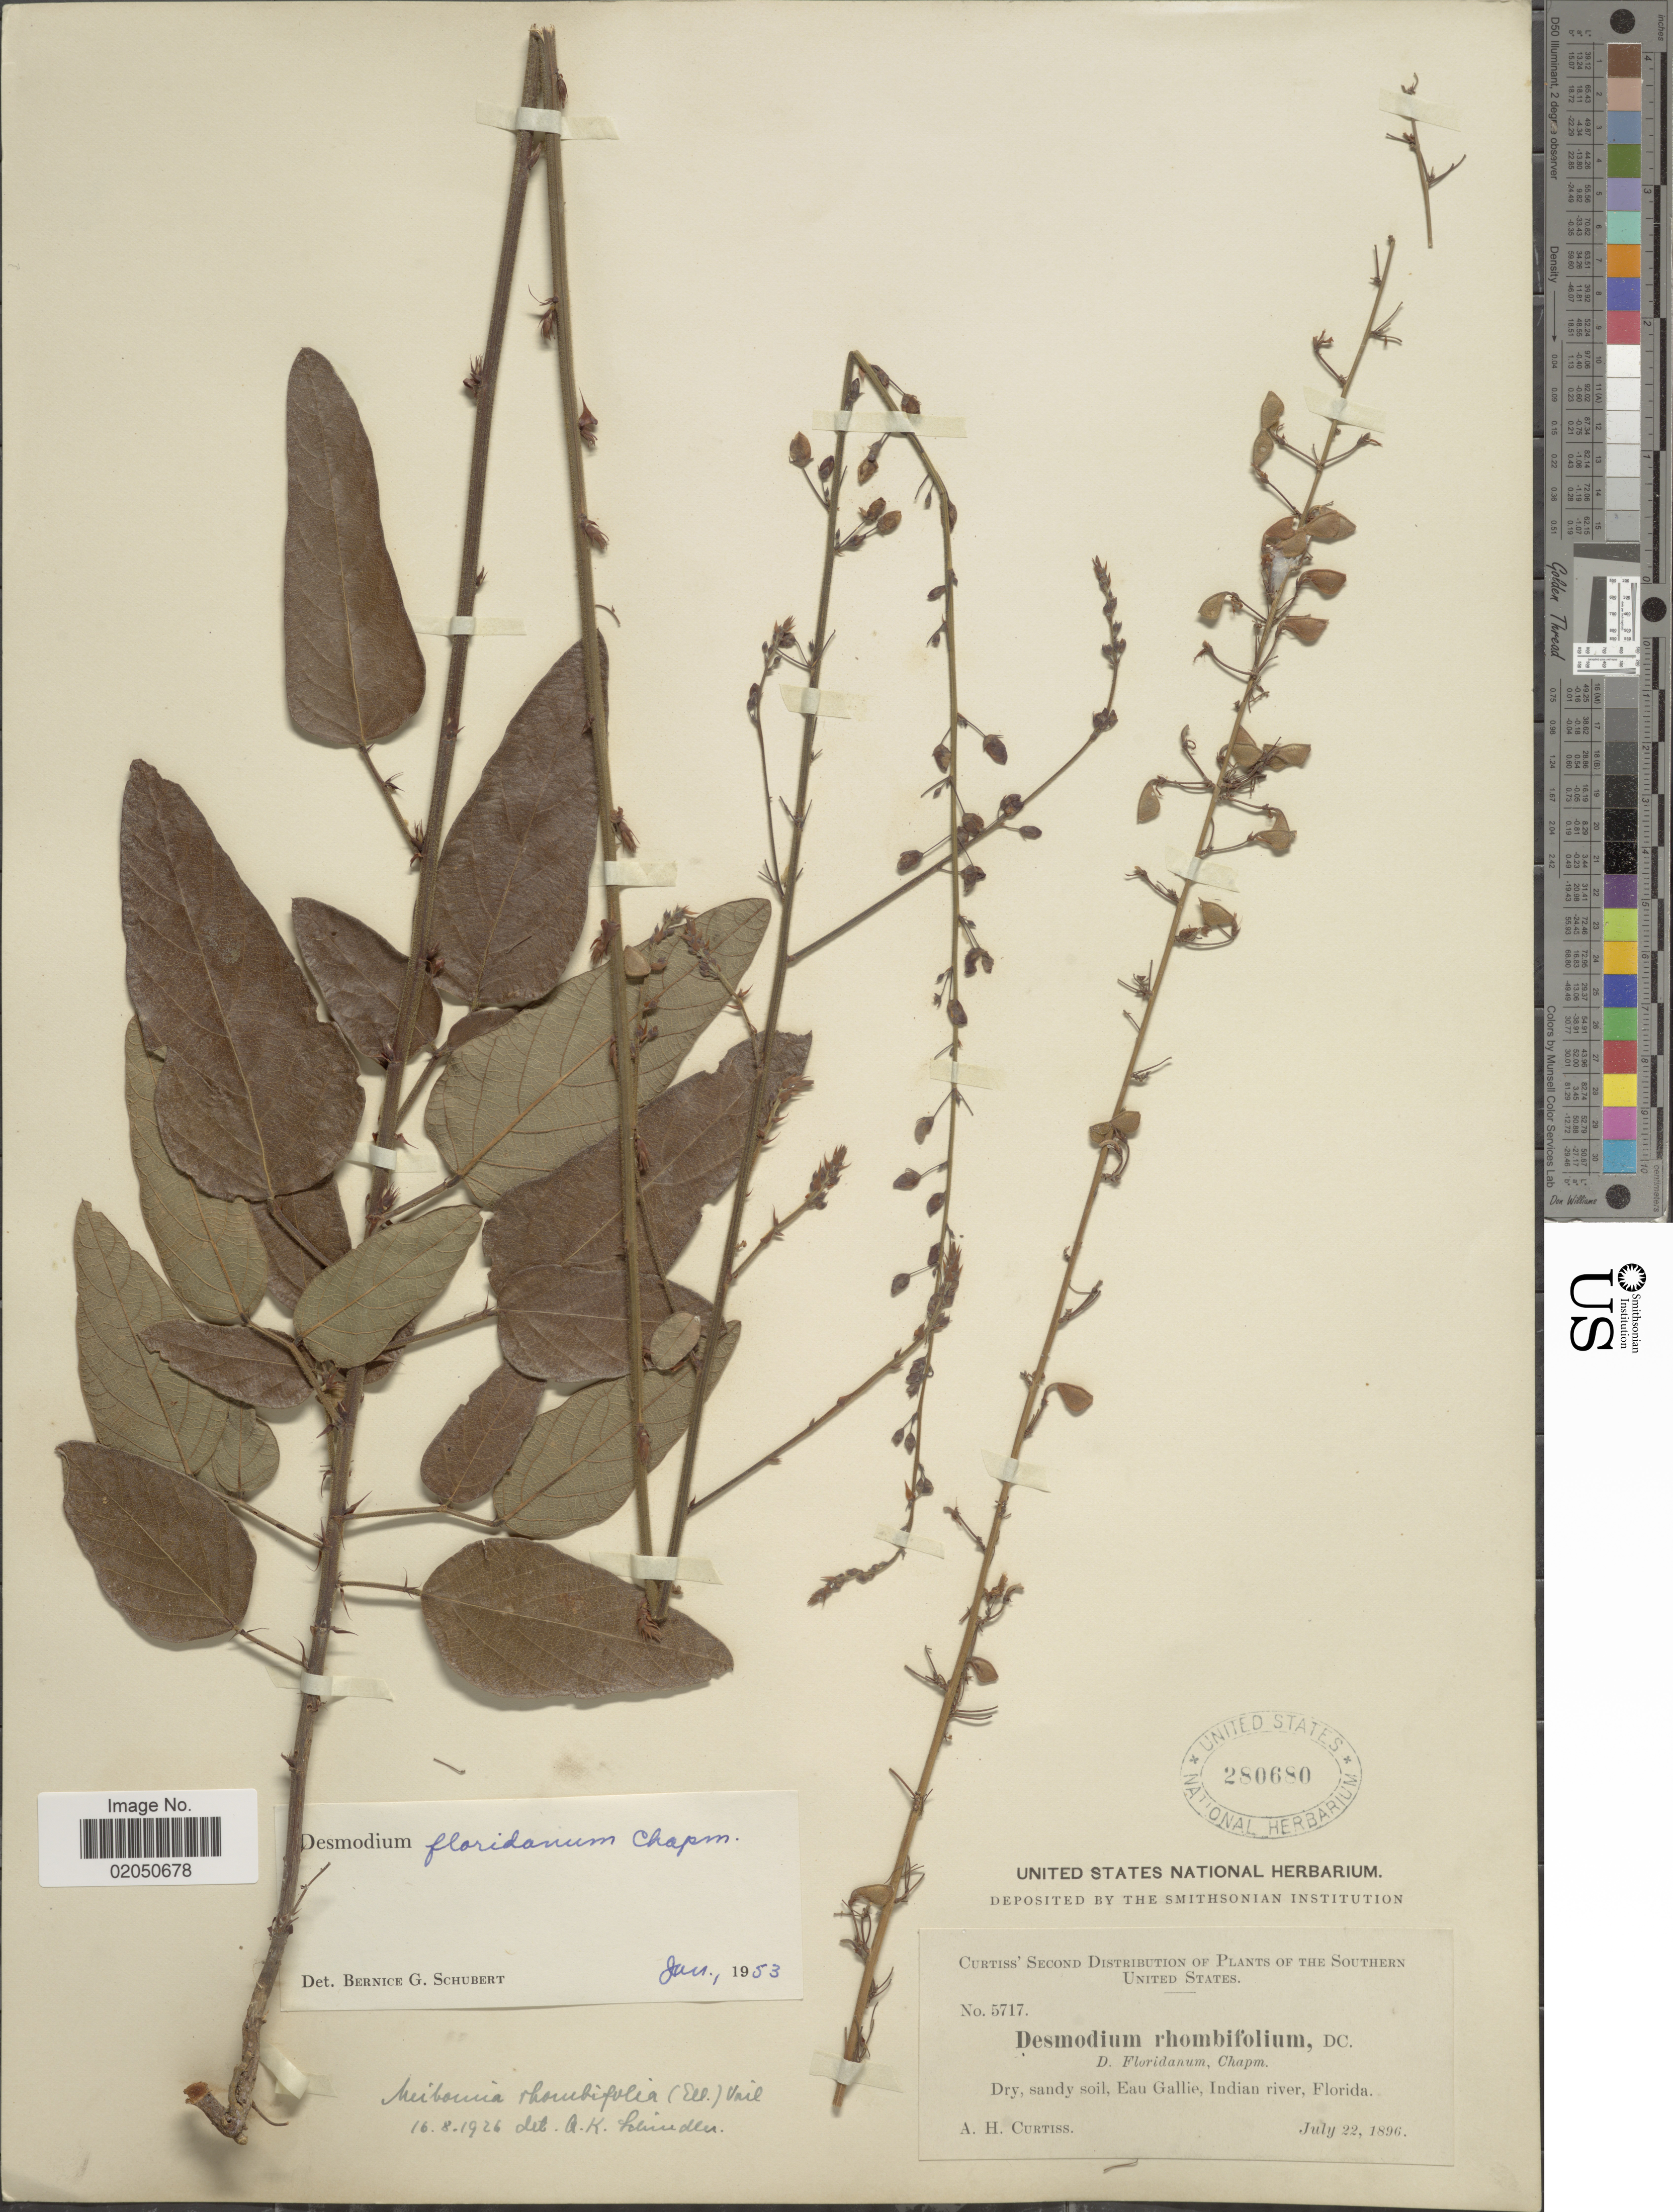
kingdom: Plantae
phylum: Tracheophyta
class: Magnoliopsida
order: Fabales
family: Fabaceae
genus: Desmodium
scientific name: Desmodium floridanum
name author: Chapm.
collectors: A. H. Curtiss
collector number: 5717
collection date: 1896-07-22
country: United States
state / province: Florida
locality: Eau Gallie, Indian River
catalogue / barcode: US 280680